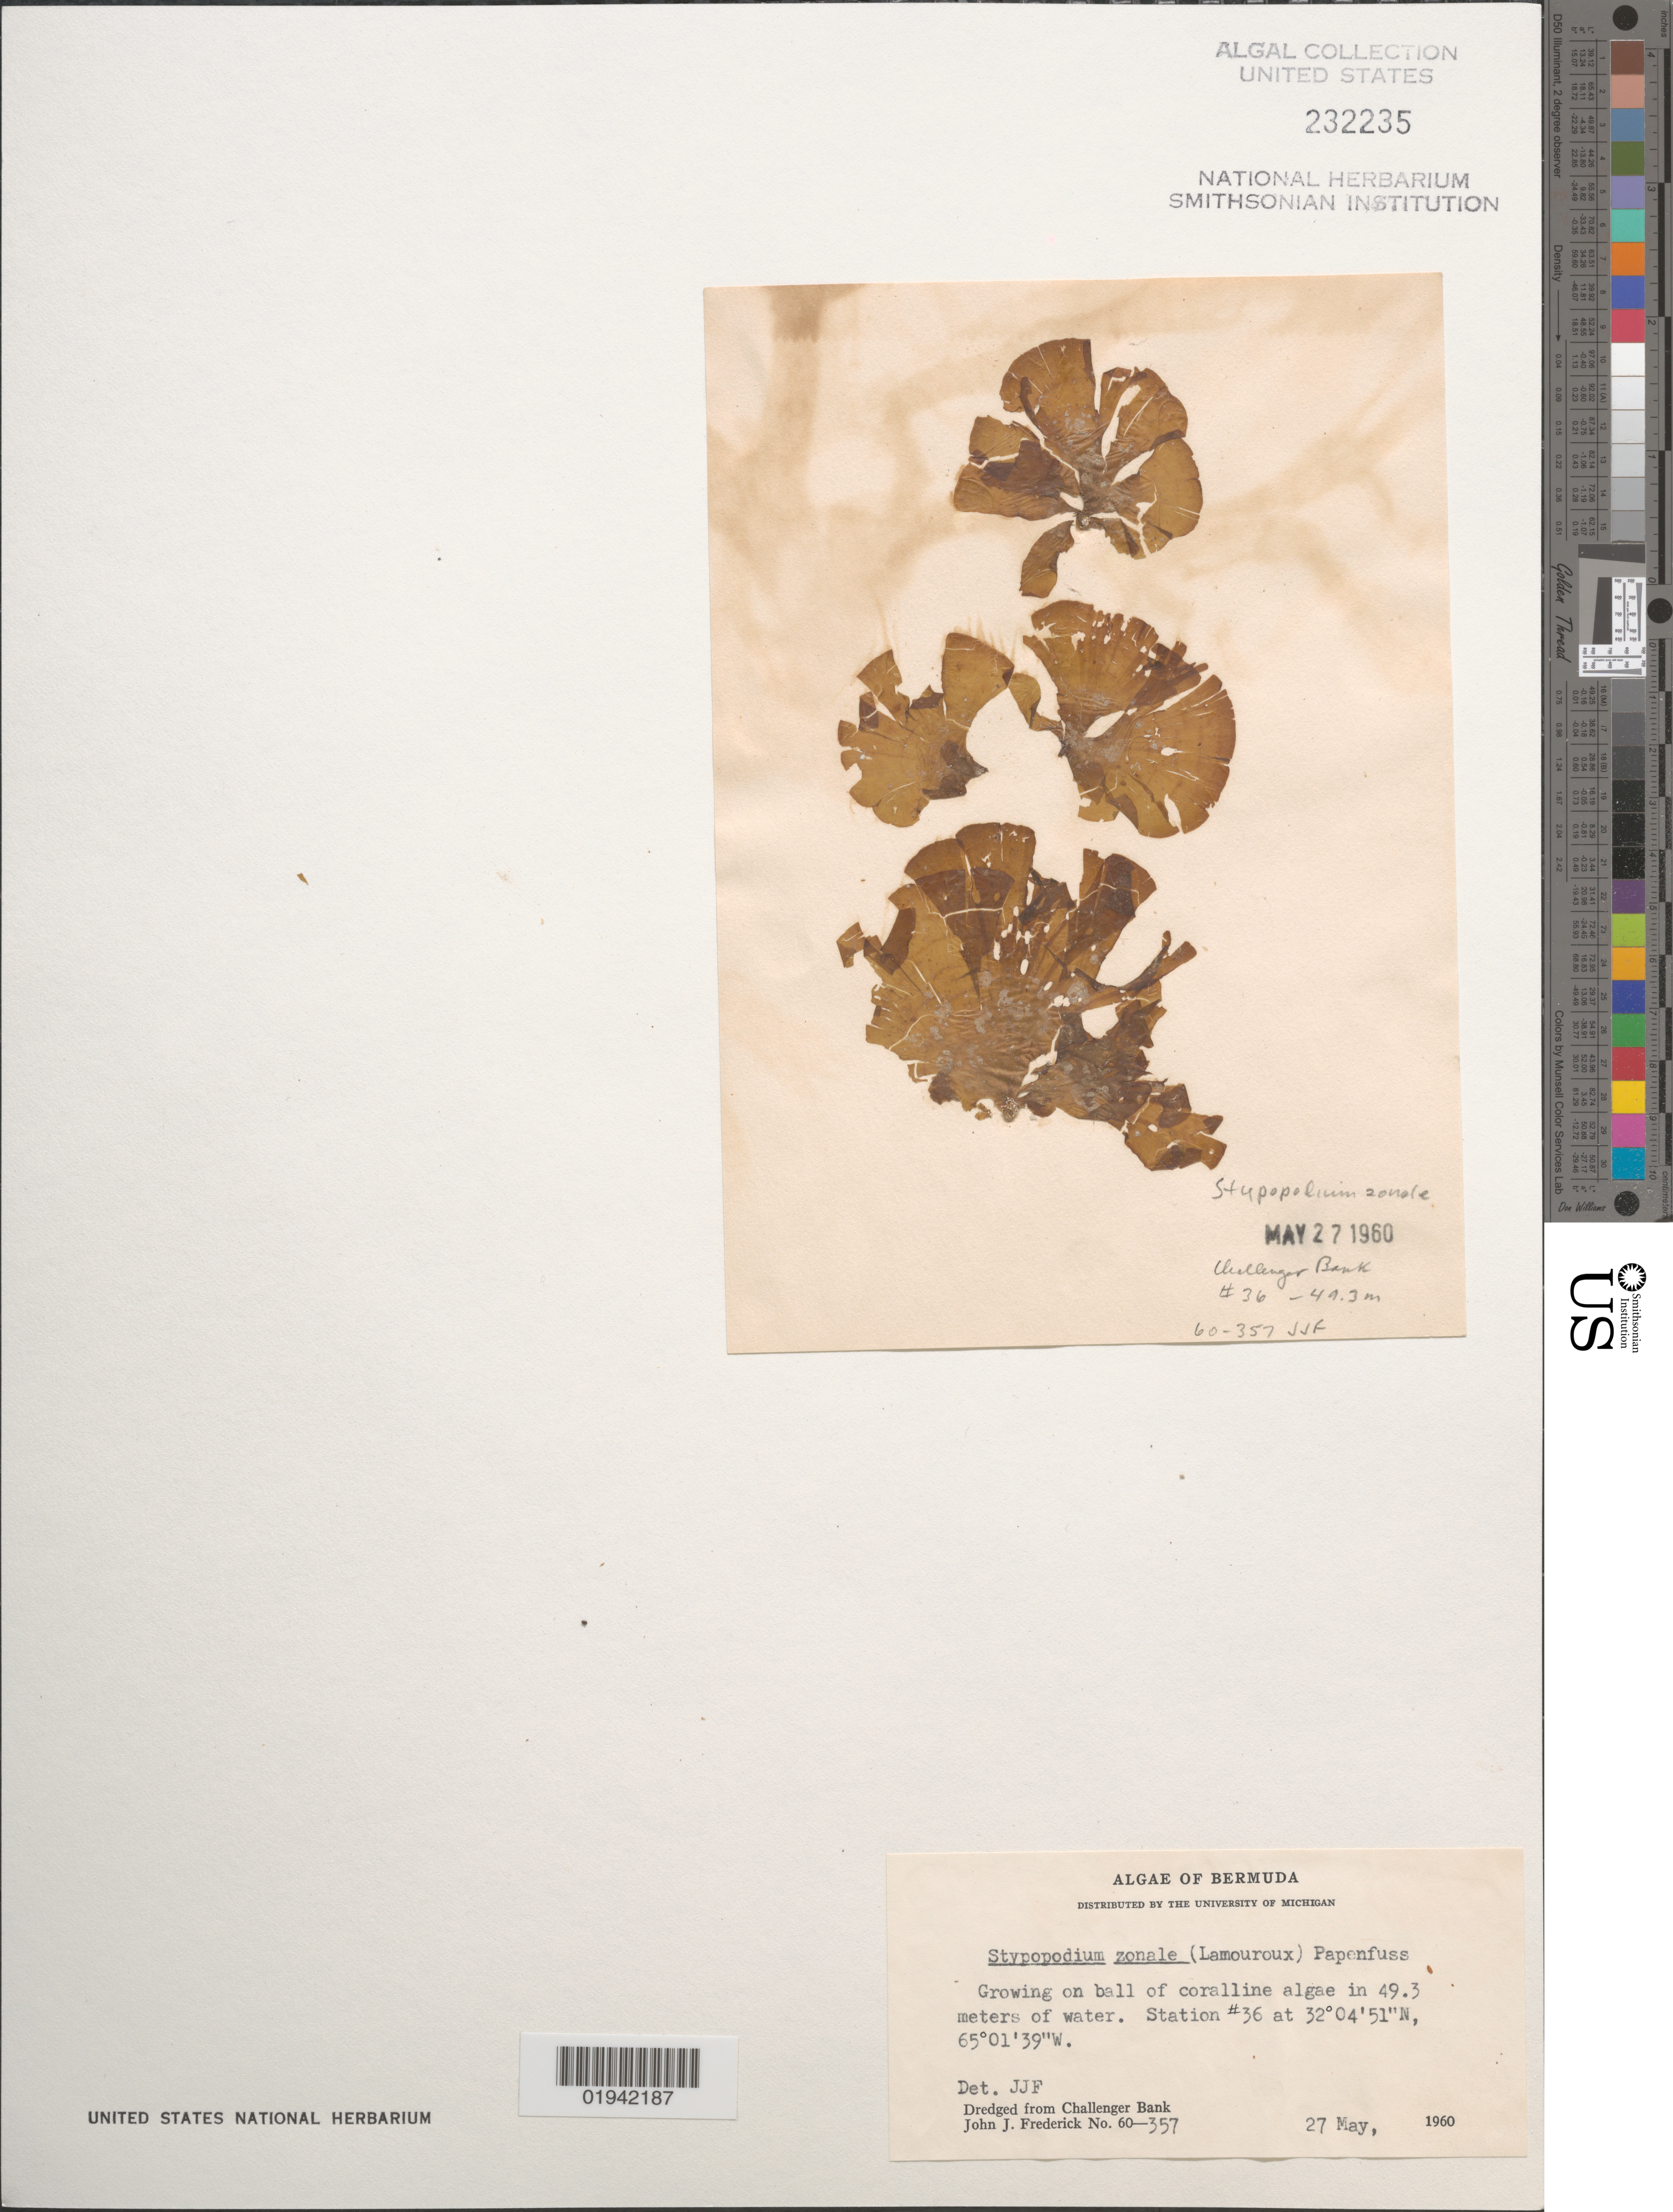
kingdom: Chromista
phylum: Ochrophyta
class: Phaeophyceae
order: Dictyotales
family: Dictyotaceae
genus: Stypopodium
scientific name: Stypopodium zonale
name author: (J.V.Lamouroux) Papenf.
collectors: J. Frederick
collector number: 60-357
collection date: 1960-05-27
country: Bermuda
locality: Station #36. Dredged from Challenger Bank.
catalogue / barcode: US 232235